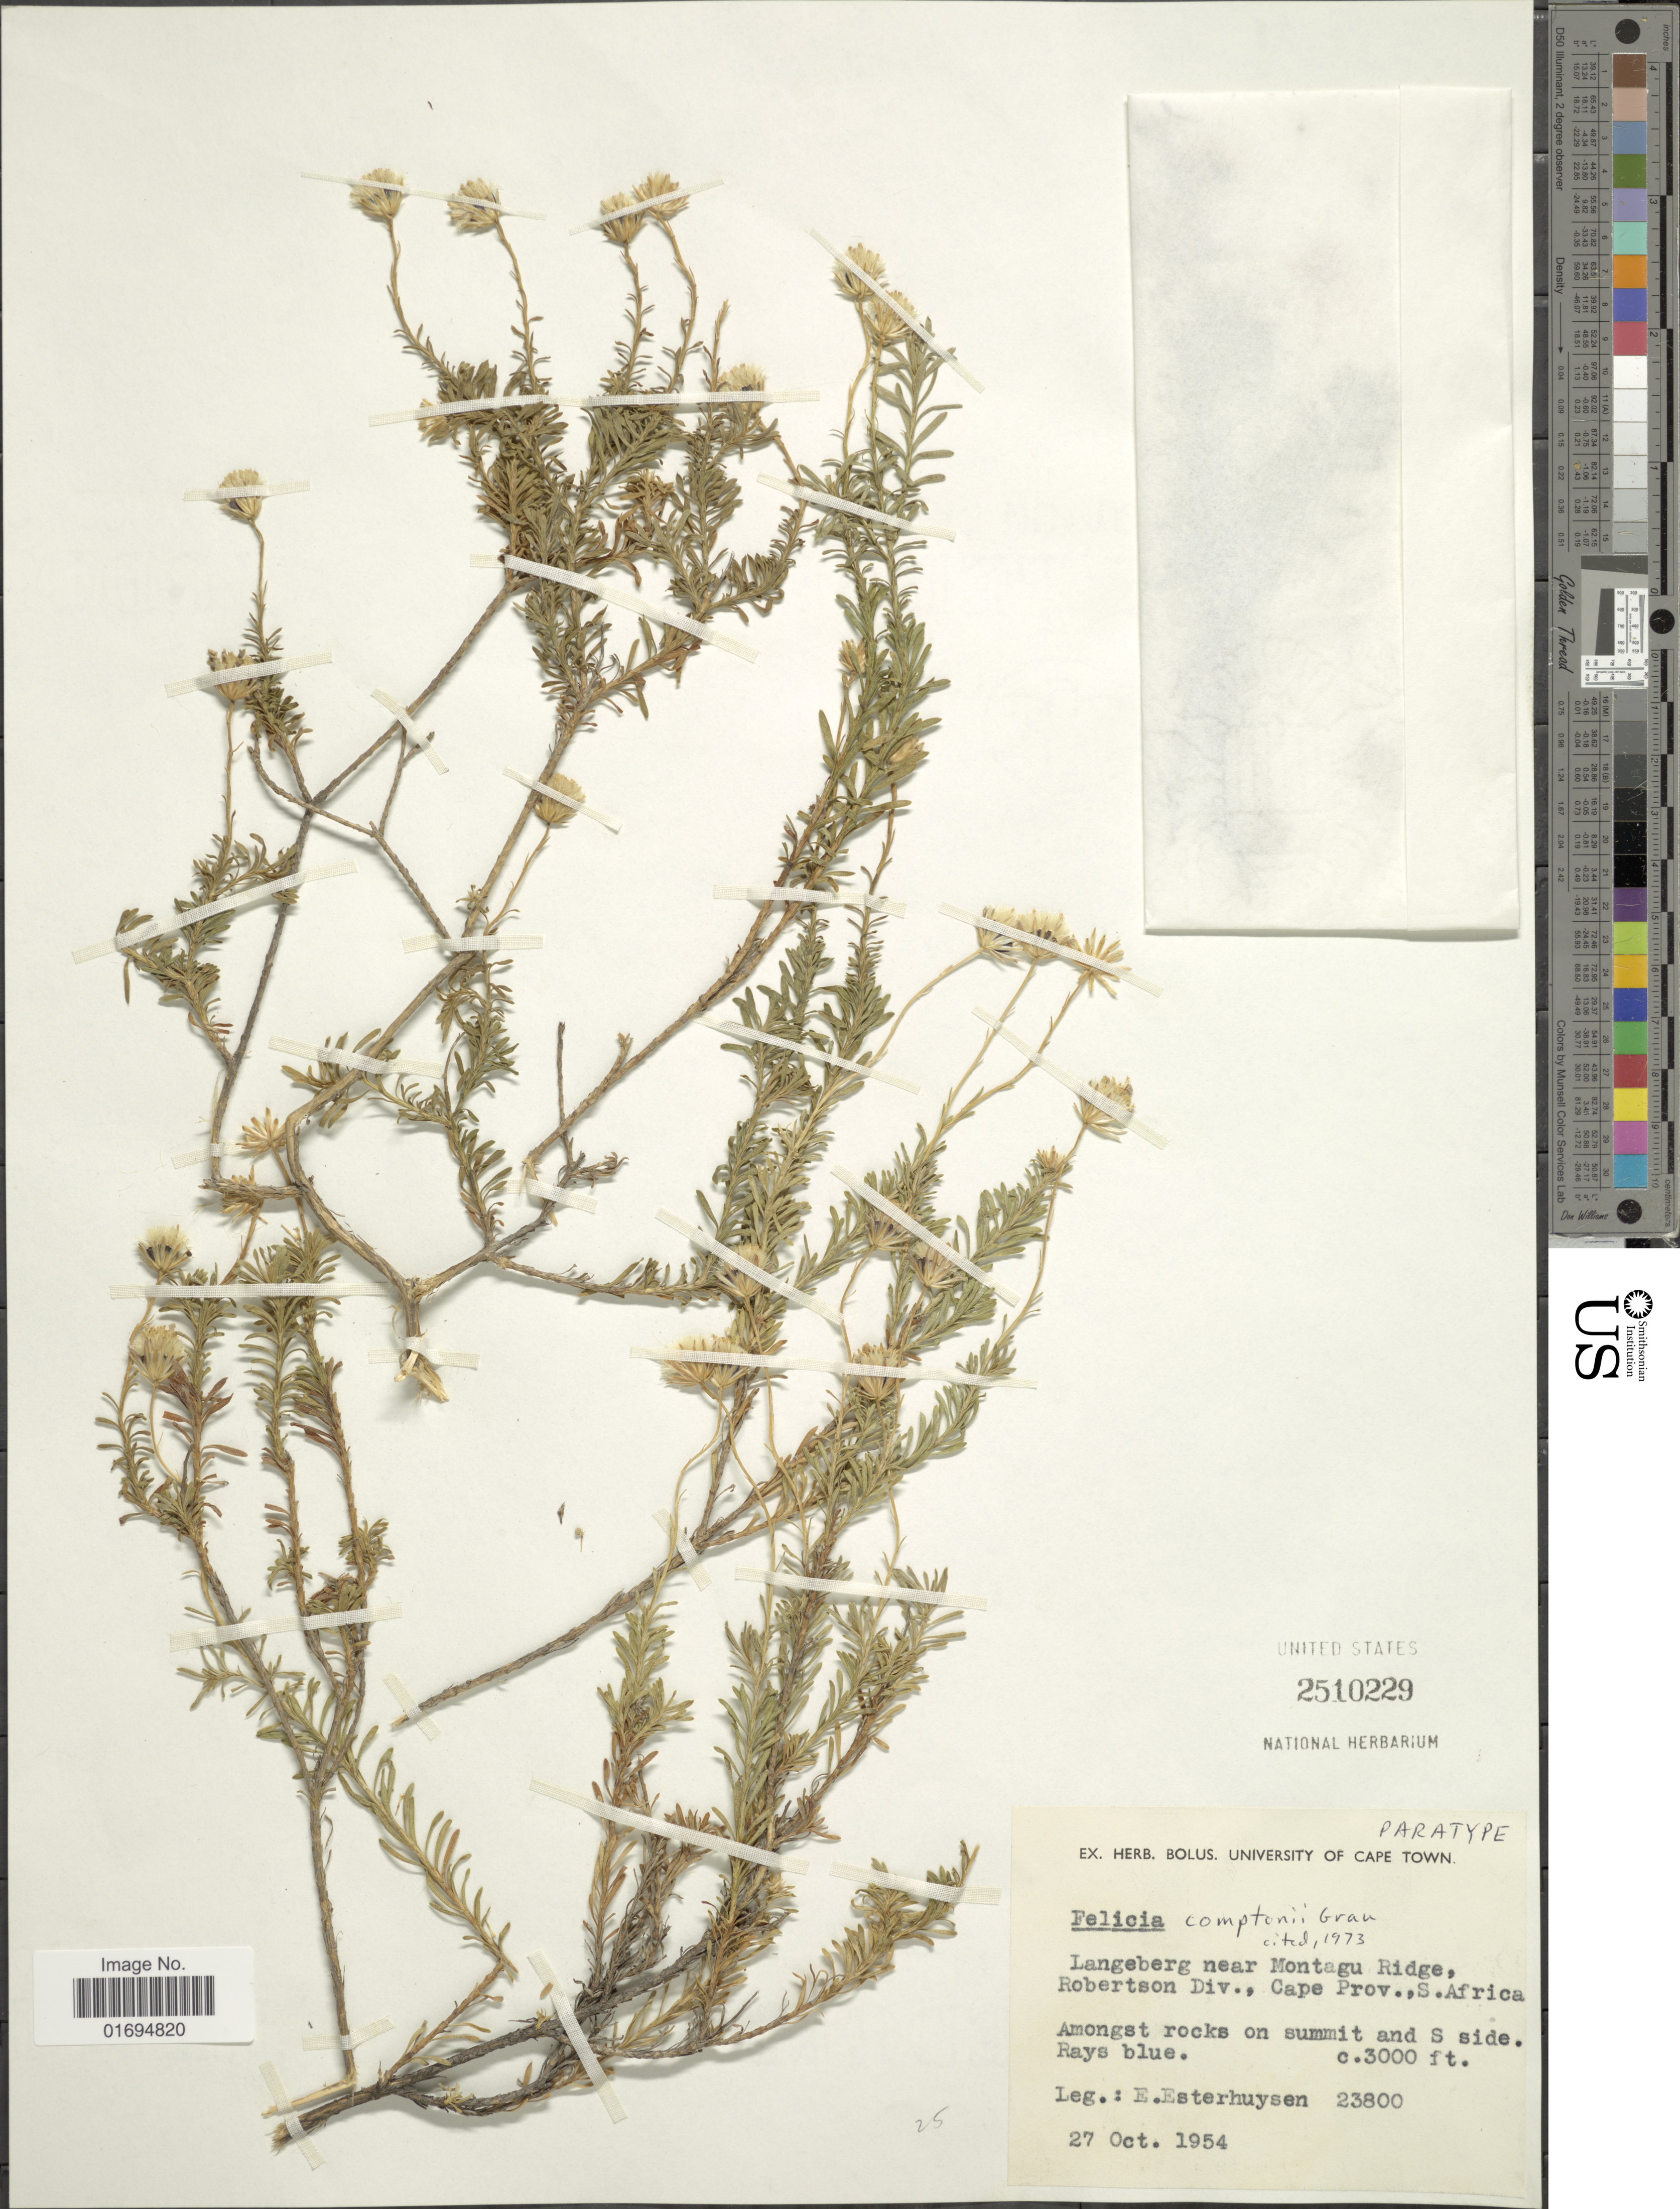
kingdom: Plantae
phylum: Tracheophyta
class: Magnoliopsida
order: Asterales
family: Asteraceae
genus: Felicia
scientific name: Felicia comptonii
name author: (Grau)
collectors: E. E. Esterhuysen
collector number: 23800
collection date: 1954-10-27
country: South Africa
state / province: Western Cape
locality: Langeberg near Montagu Ridge, Robertson Div., Cape Prov.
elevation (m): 914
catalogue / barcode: US 2510229